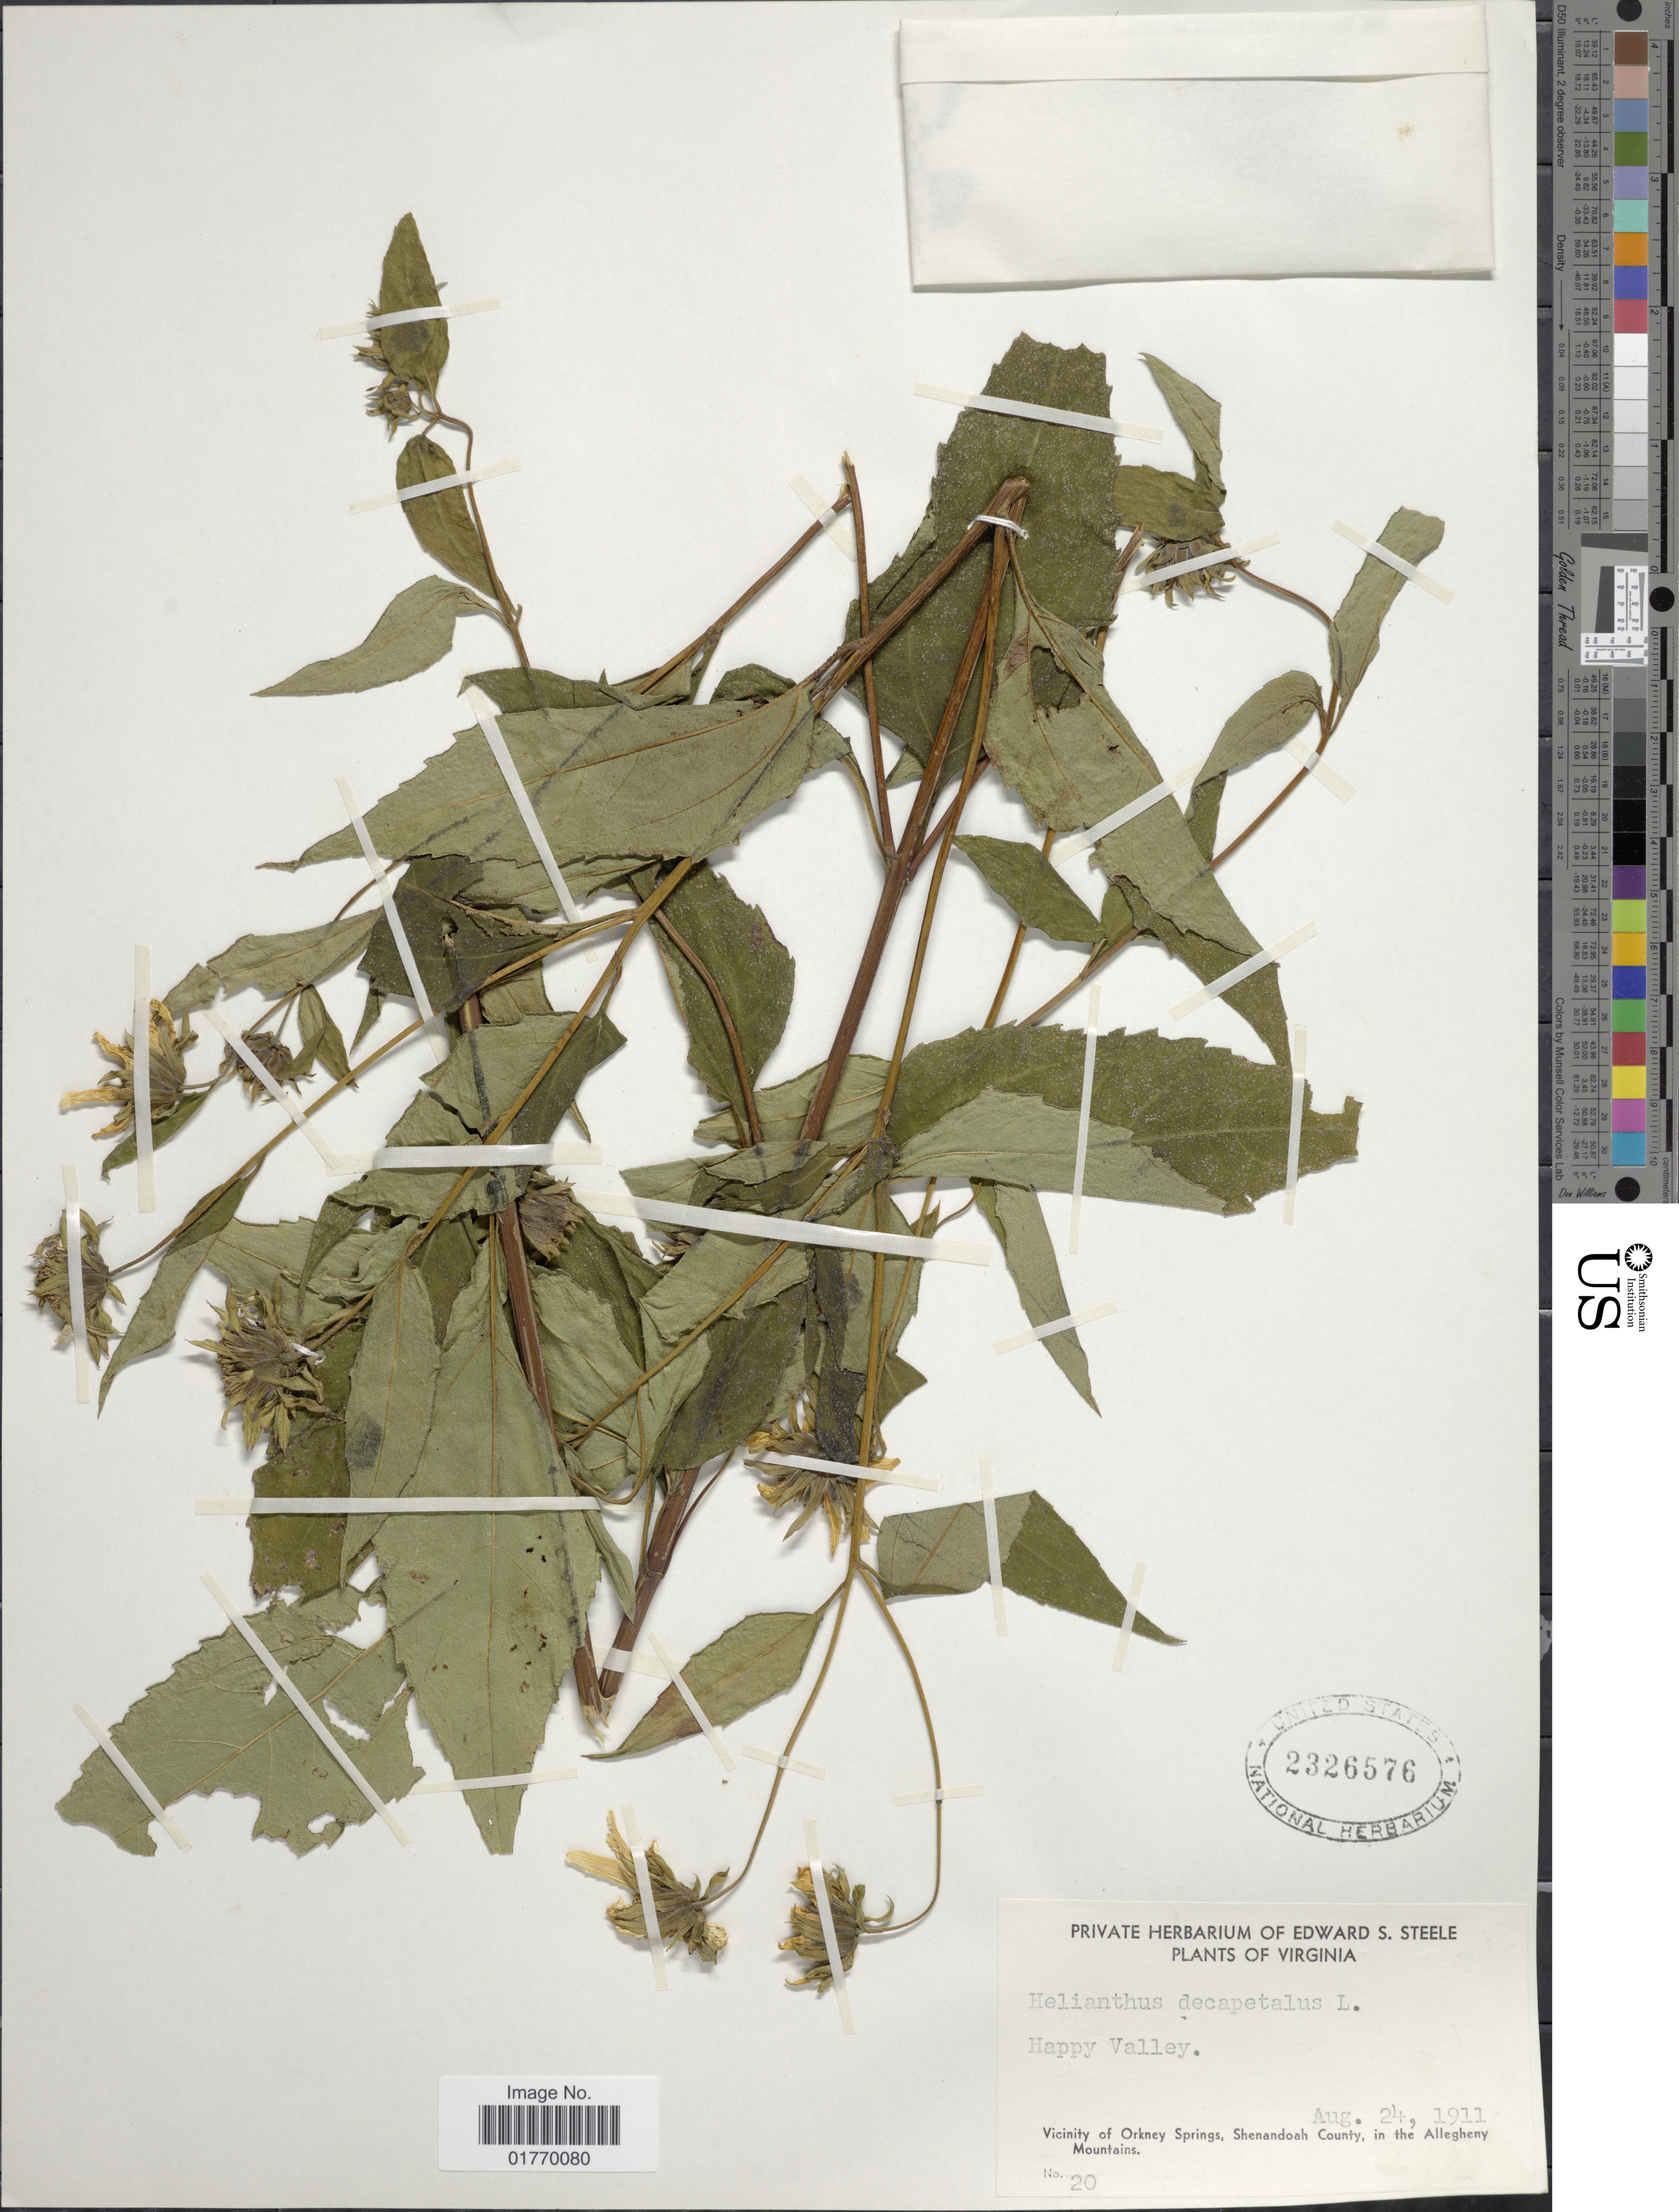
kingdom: Plantae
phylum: Tracheophyta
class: Magnoliopsida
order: Asterales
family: Asteraceae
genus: Helianthus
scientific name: Helianthus decapetalus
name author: L.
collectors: ex herb. Edward S. Steele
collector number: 20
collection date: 1911-08-24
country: United States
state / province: Virginia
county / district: Shenandoah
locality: Vicinity of Orkney Springs, Shenandoah County, in the Alleghany Mountains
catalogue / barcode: US 2326576